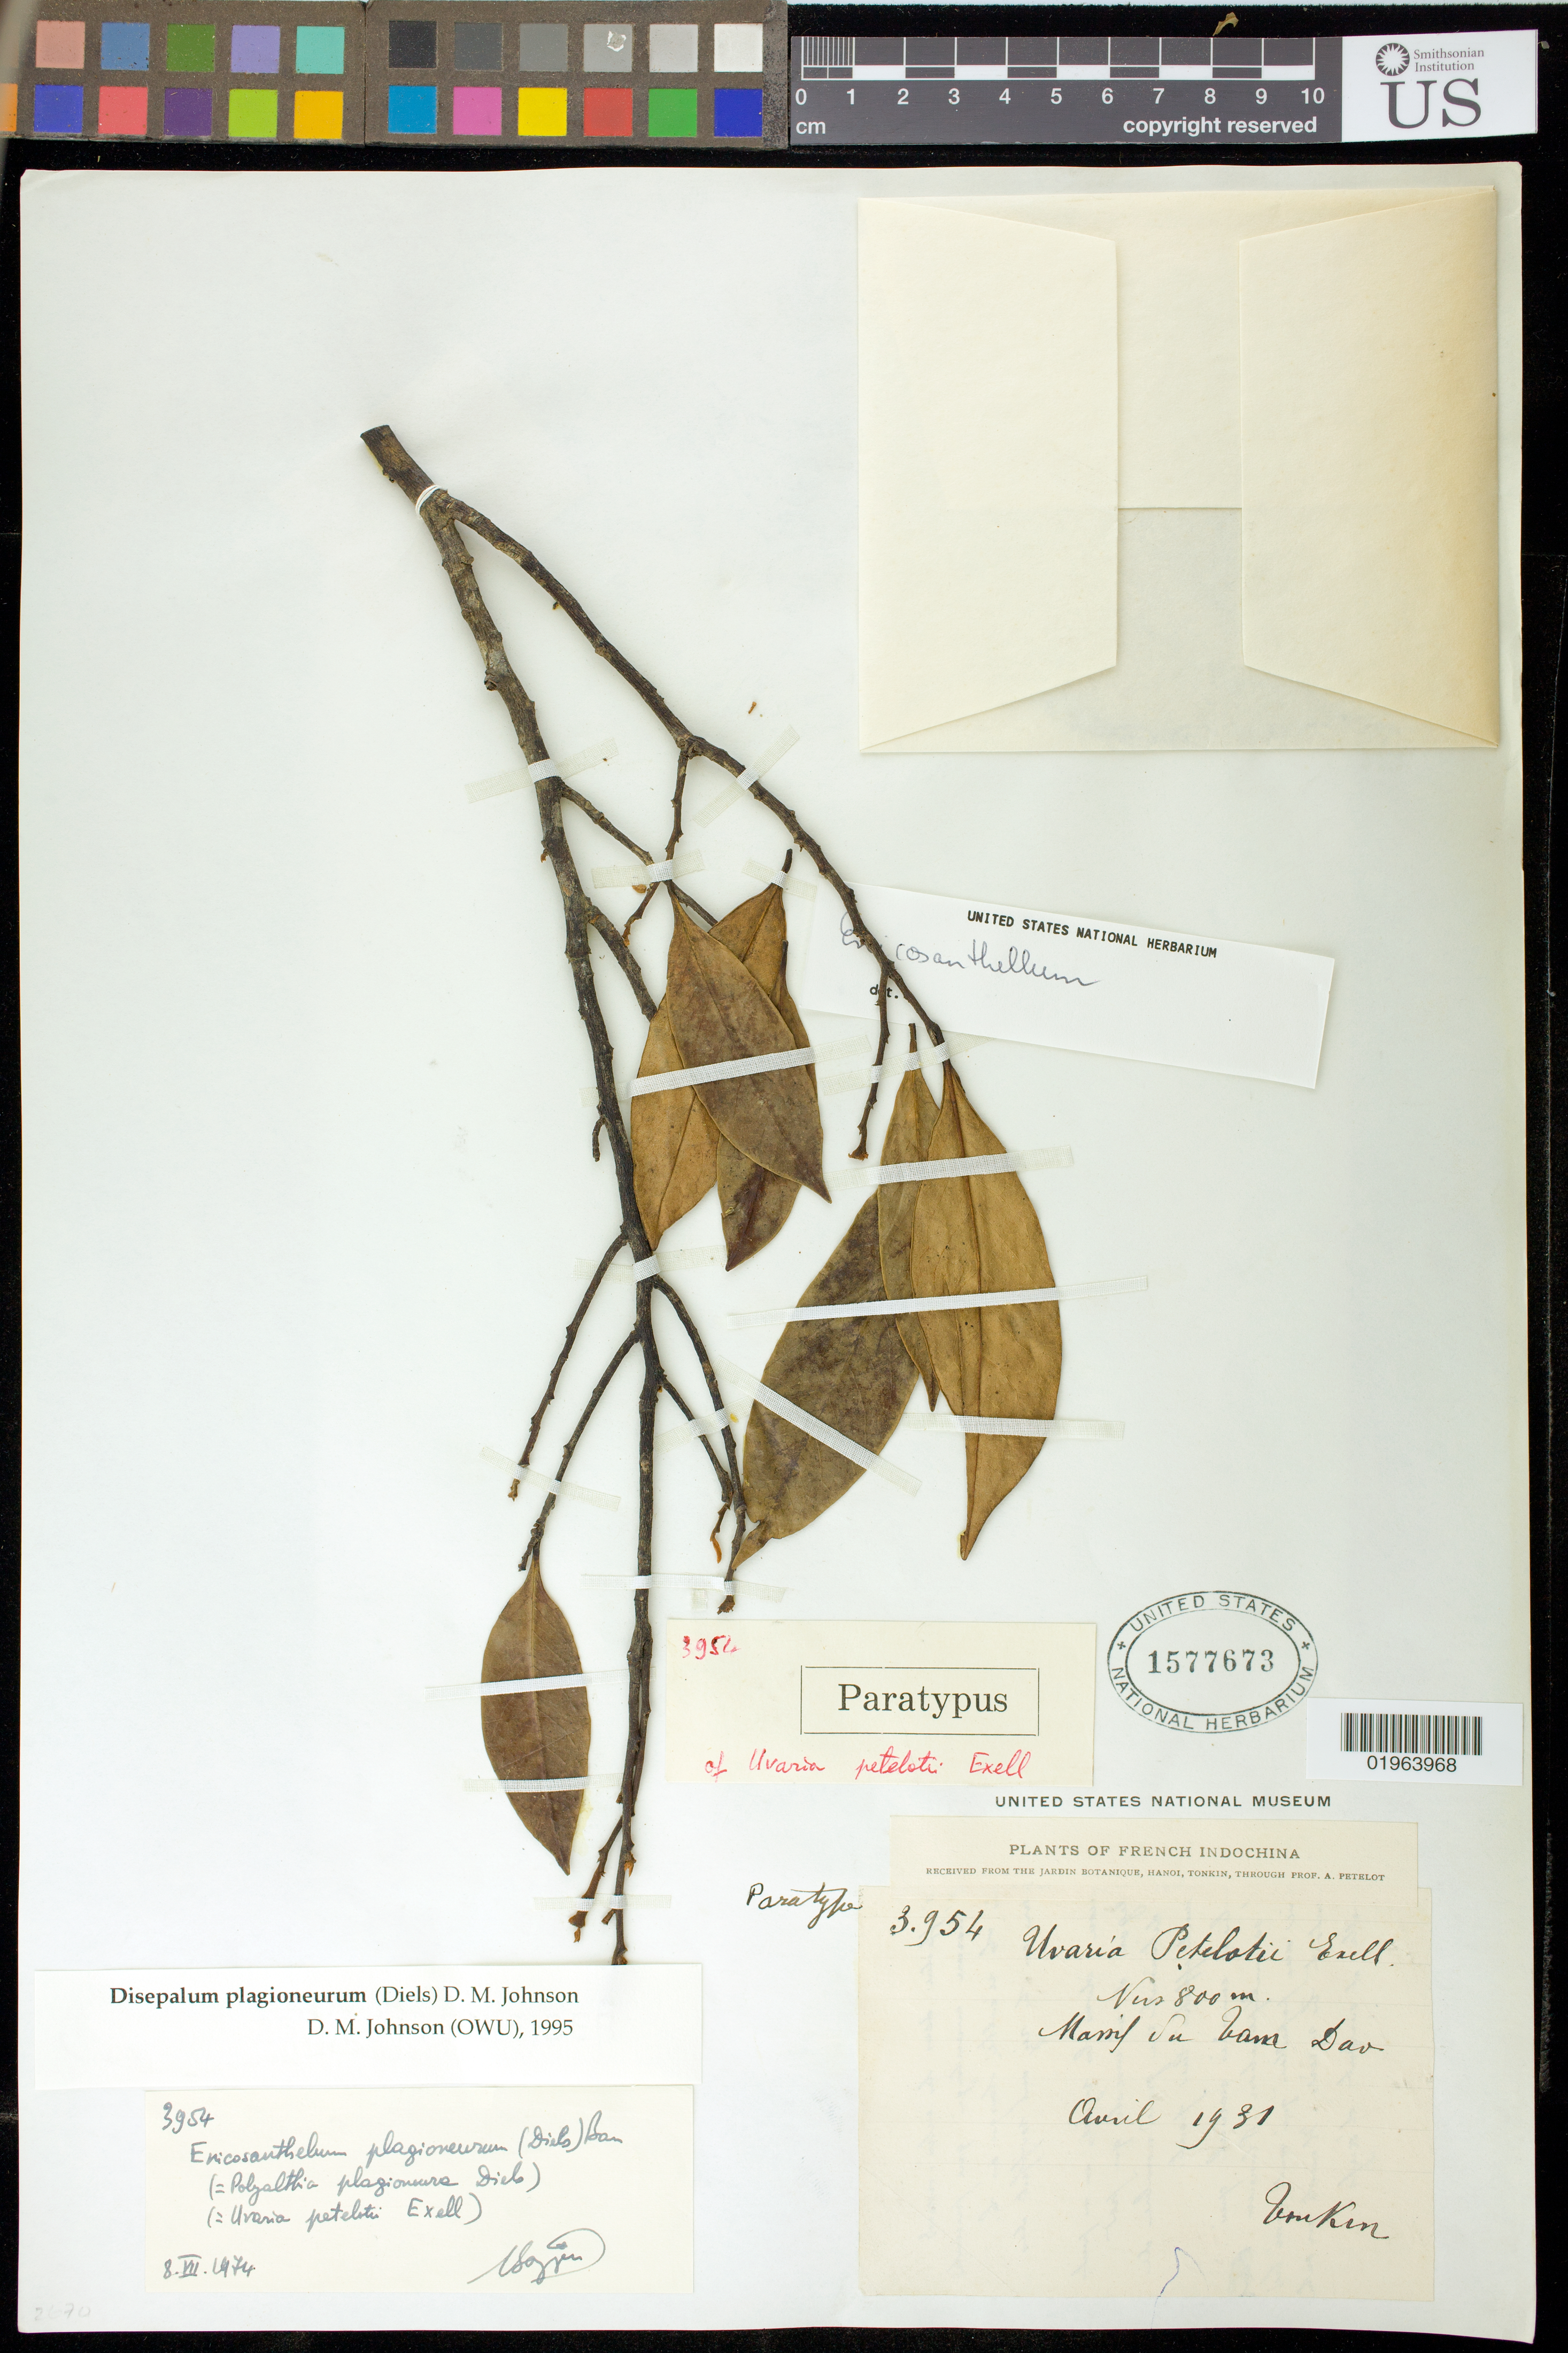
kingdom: Plantae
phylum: Tracheophyta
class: Magnoliopsida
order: Magnoliales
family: Annonaceae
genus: Disepalum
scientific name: Disepalum plagioneurum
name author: (Diels) D.M. Johnson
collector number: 3954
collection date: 1931-04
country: Vietnam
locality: Massif du Tam Dao, Tonkin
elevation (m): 800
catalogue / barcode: US 1577673